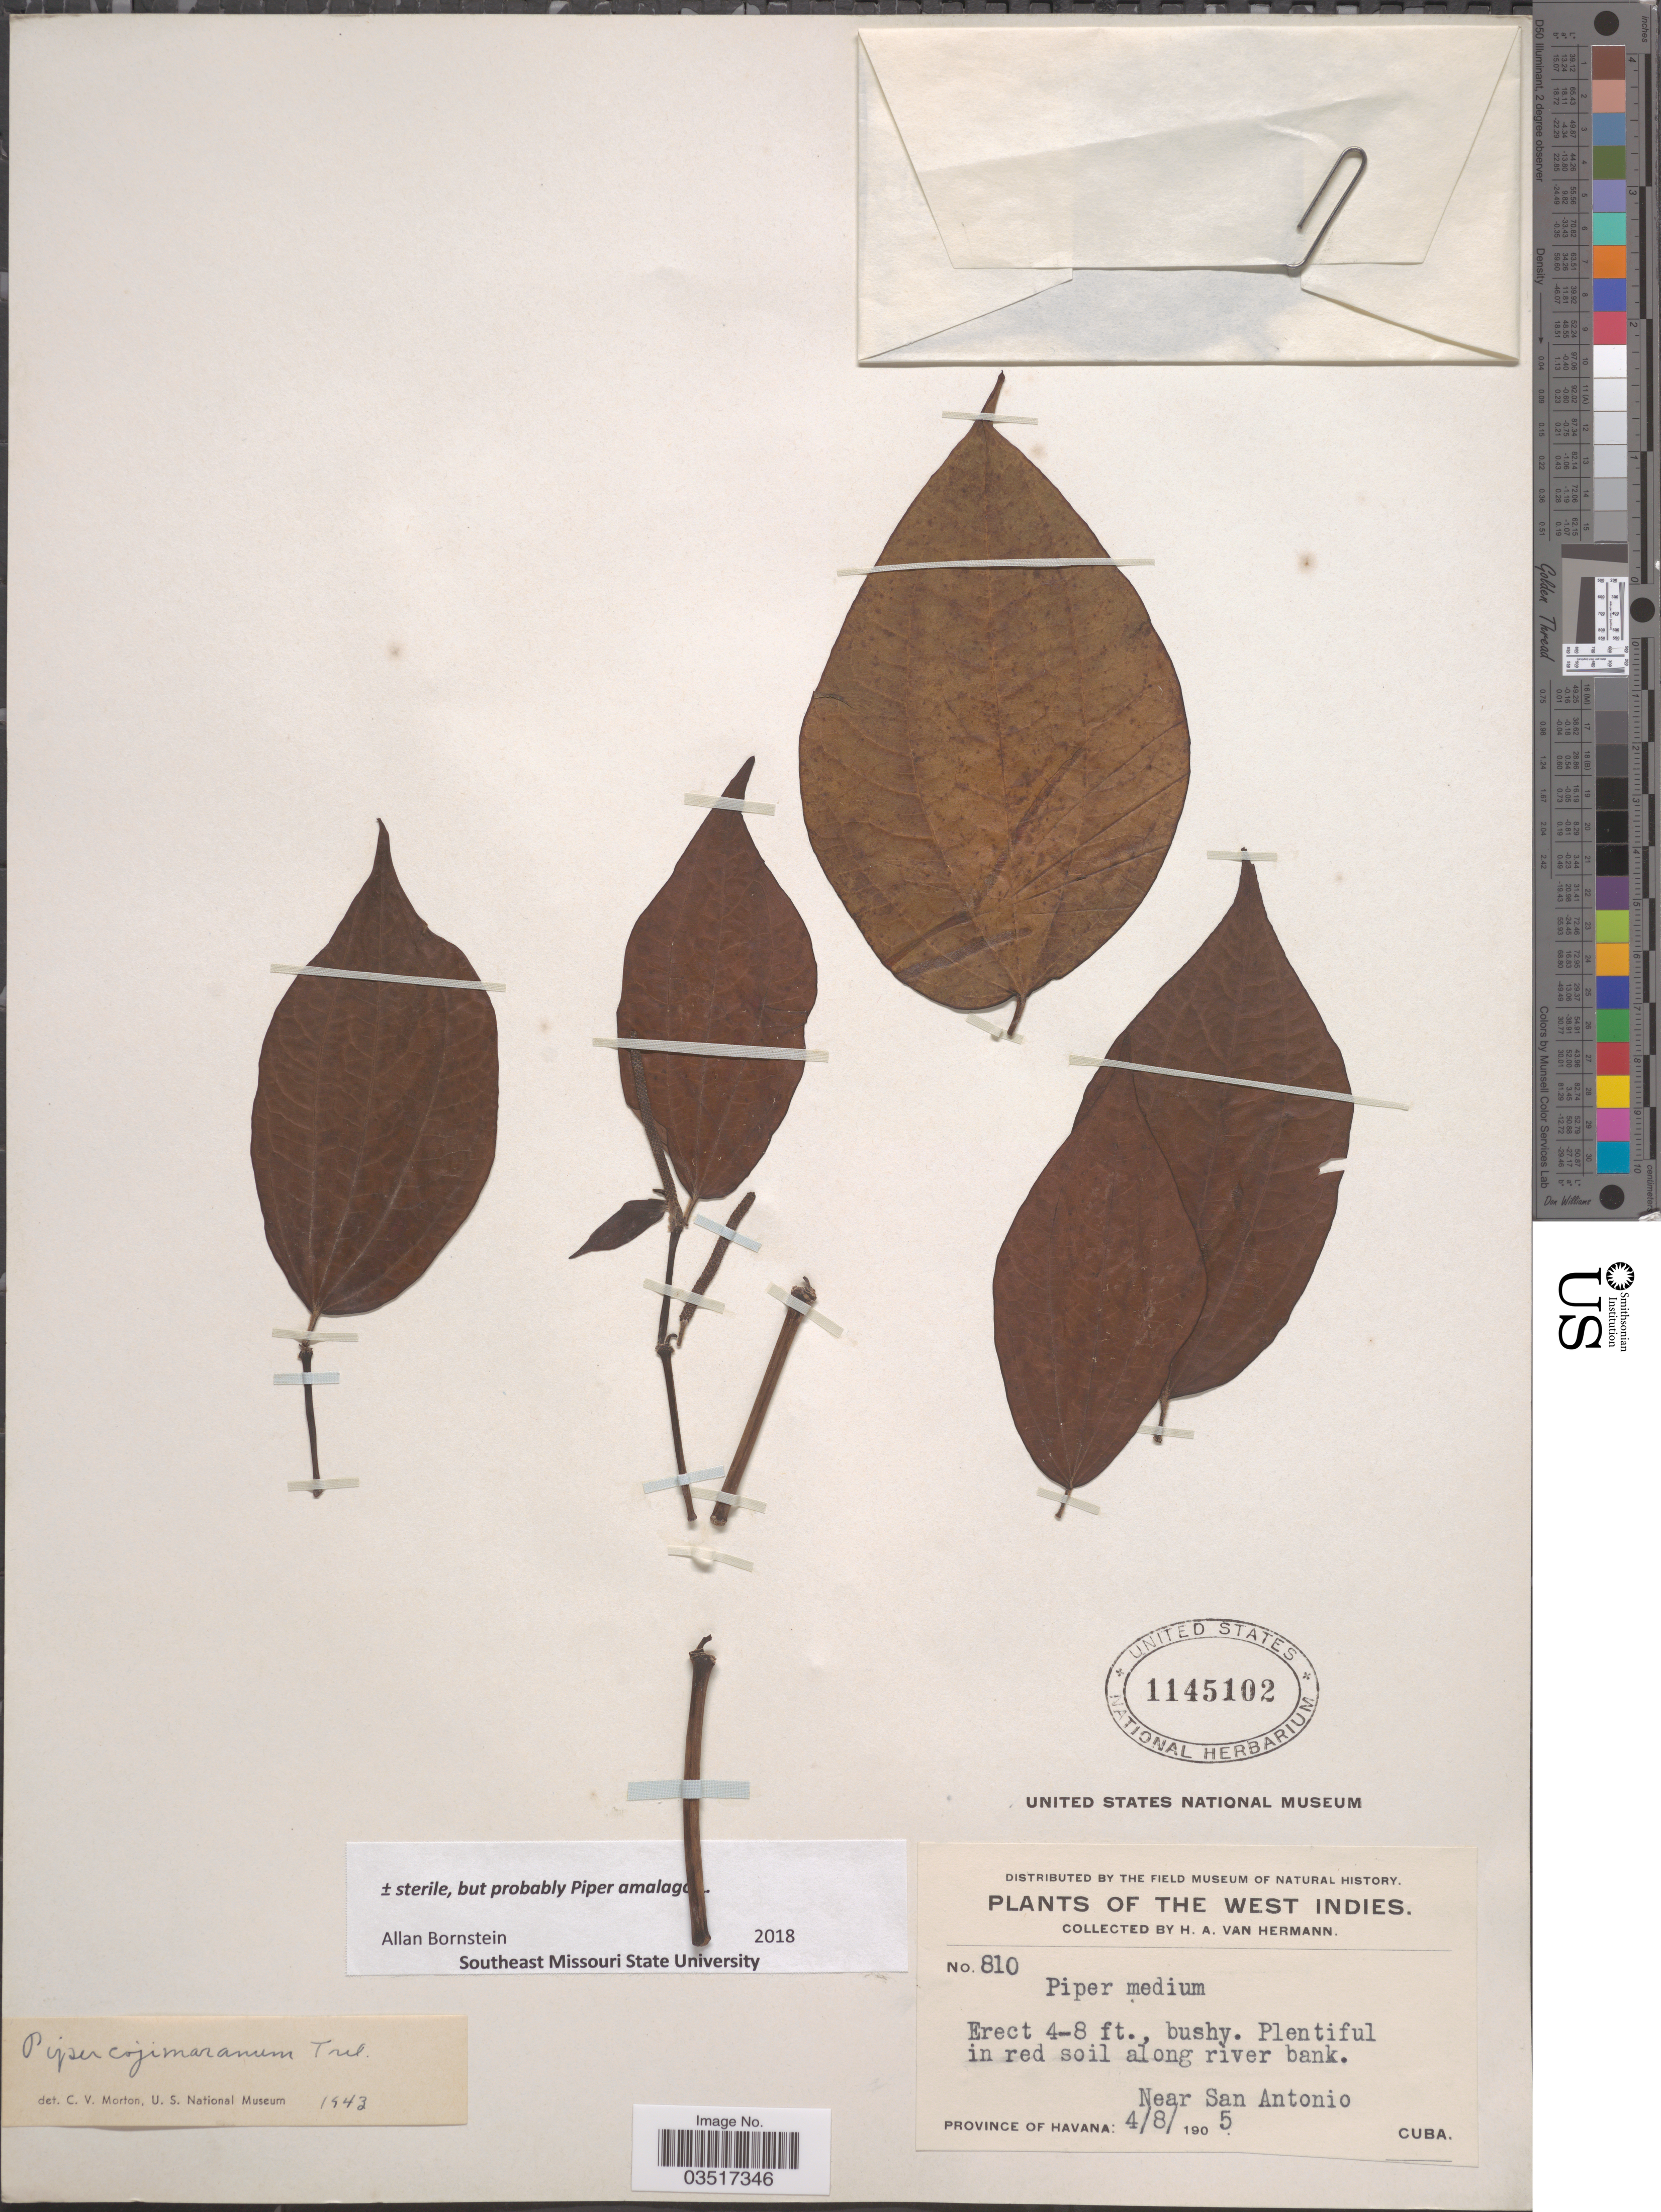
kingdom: Plantae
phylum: Tracheophyta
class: Magnoliopsida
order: Piperales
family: Piperaceae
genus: Piper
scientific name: Piper amalago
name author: L.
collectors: H. A. Van Hermann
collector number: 810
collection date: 1905-08-04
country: Cuba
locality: West Indies. Along river bank. Near San Antonio. Province of Havana.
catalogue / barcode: US 1145102